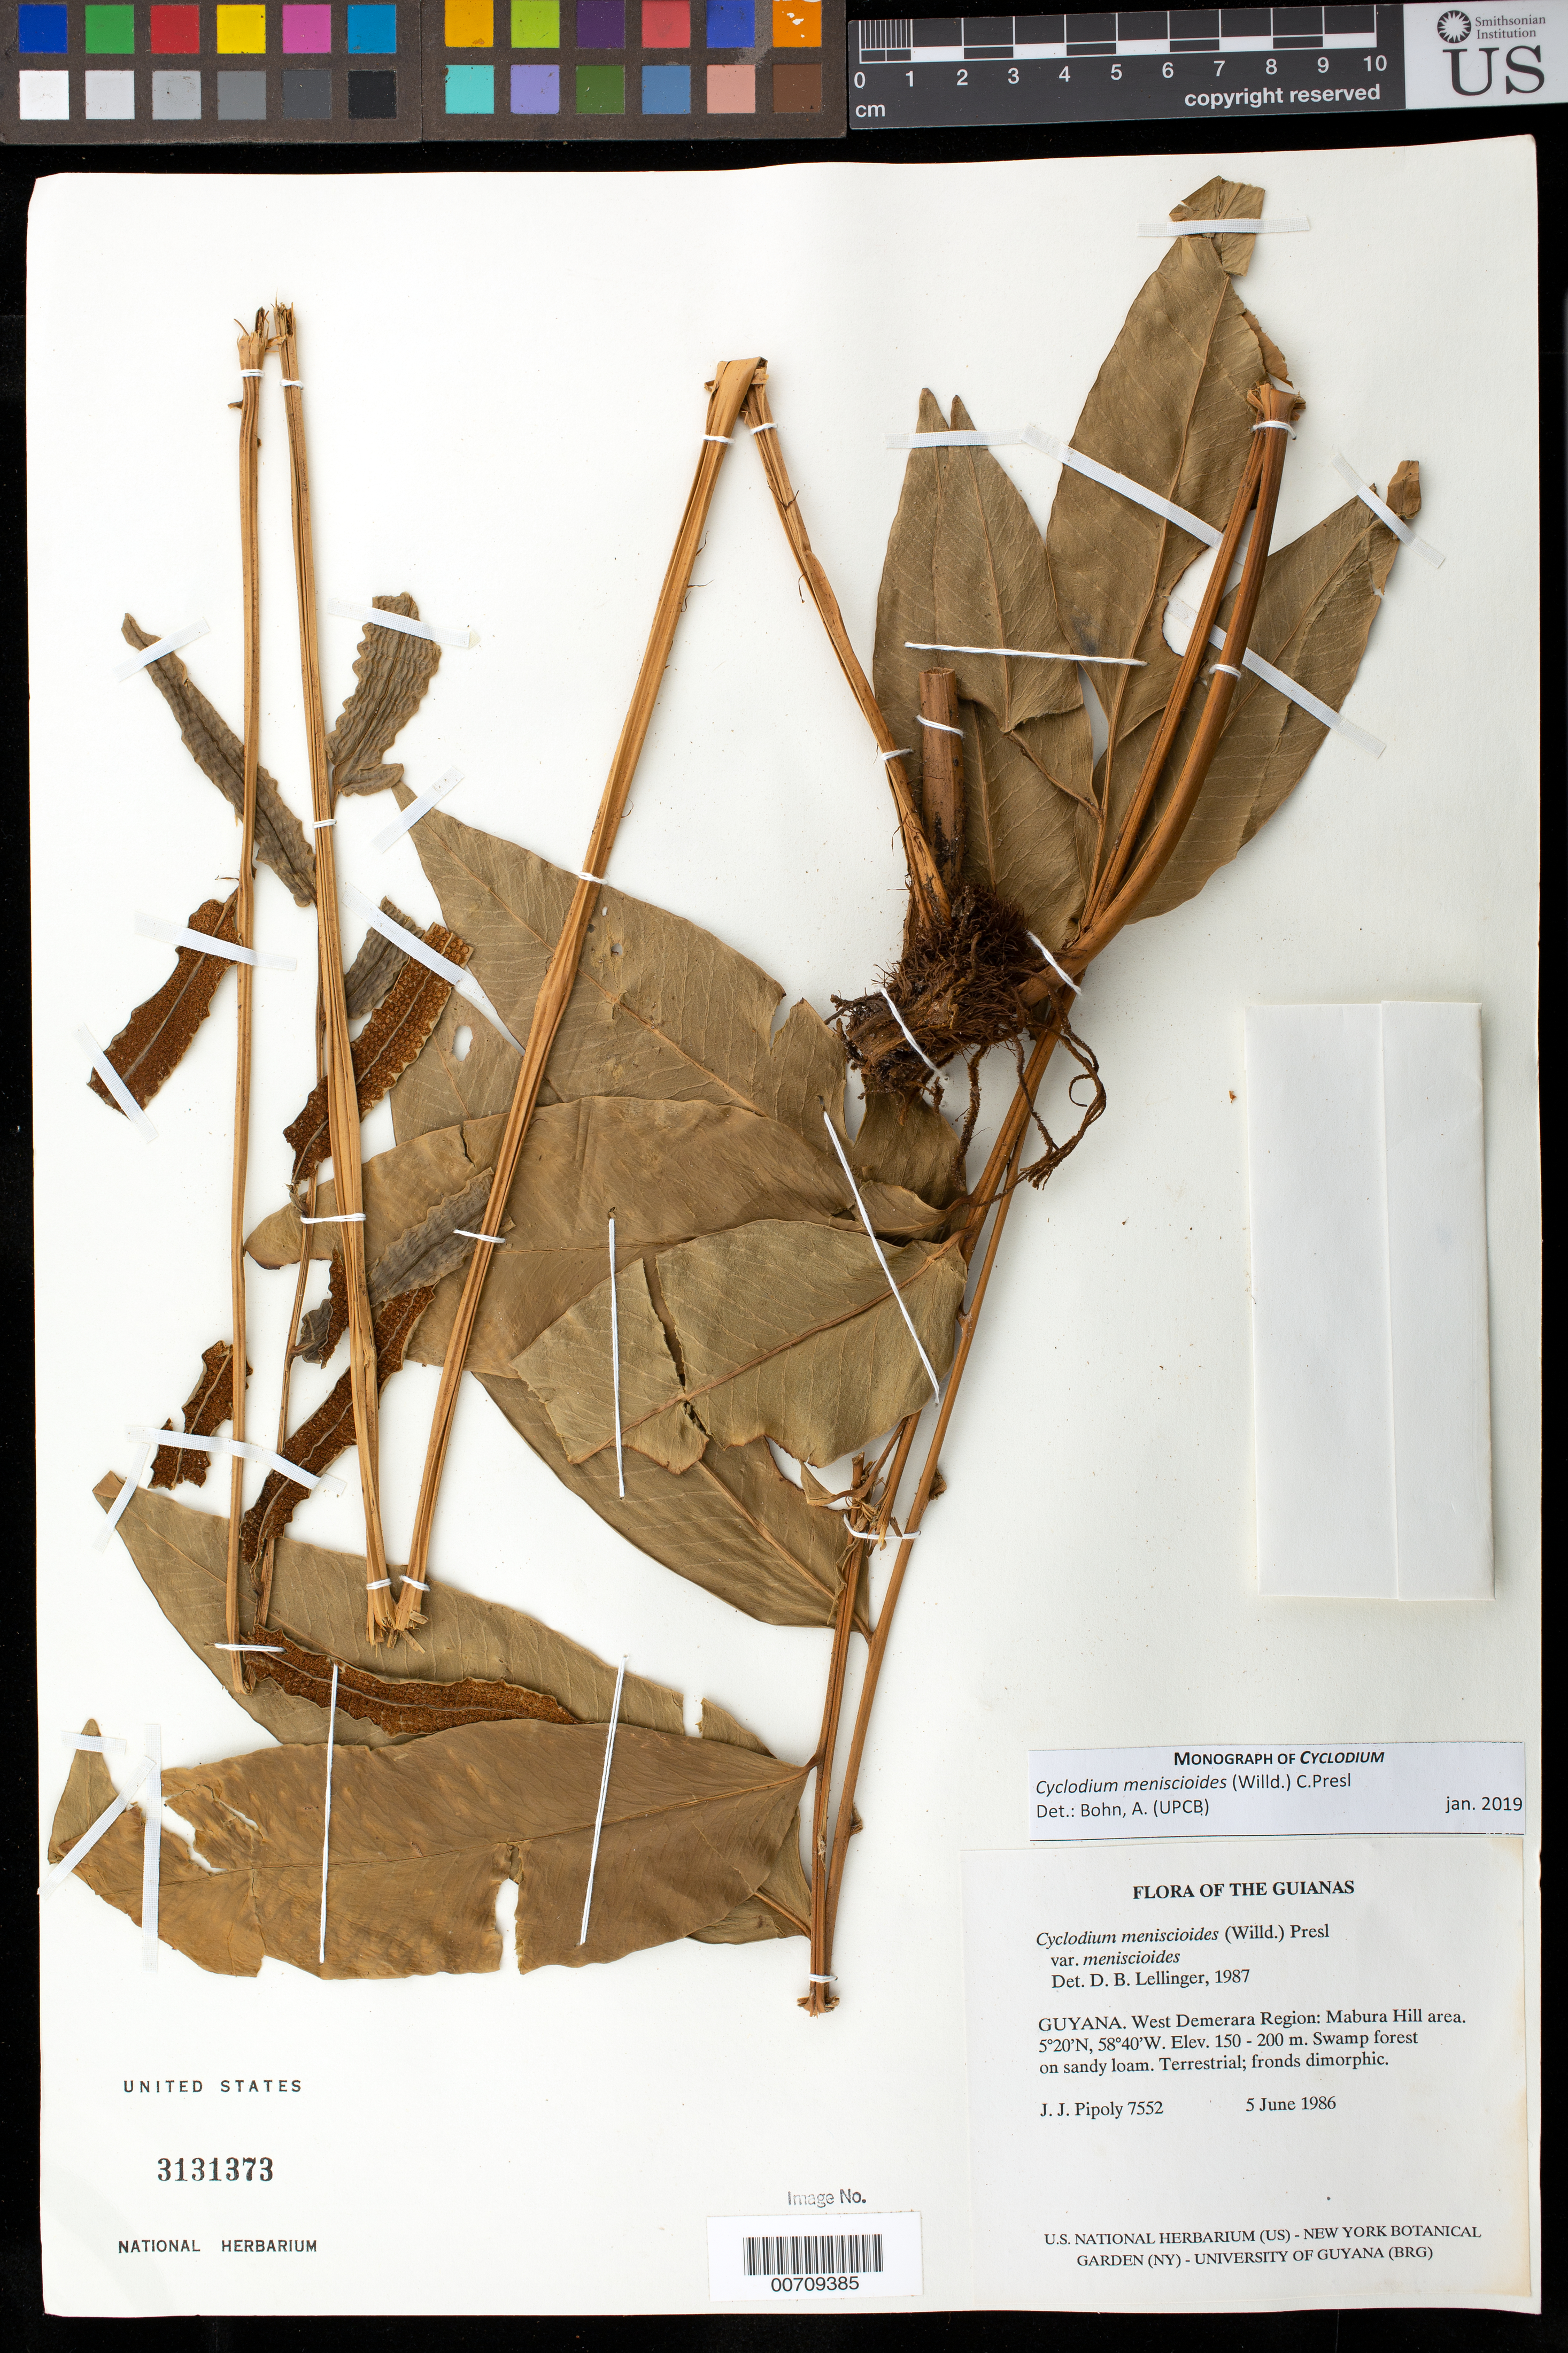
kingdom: Plantae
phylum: Tracheophyta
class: Polypodiopsida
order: Polypodiales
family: Dryopteridaceae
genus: Cyclodium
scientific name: Cyclodium meniscioides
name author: (Willd.) C. Presl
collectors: J. J. Pipoly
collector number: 7552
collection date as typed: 5 June 1986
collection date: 1986-06-05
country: Guyana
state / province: U. Demerara-Berbice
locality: Mabura Hill area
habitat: Swamp forest on sandy loam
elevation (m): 150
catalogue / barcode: US 3131373